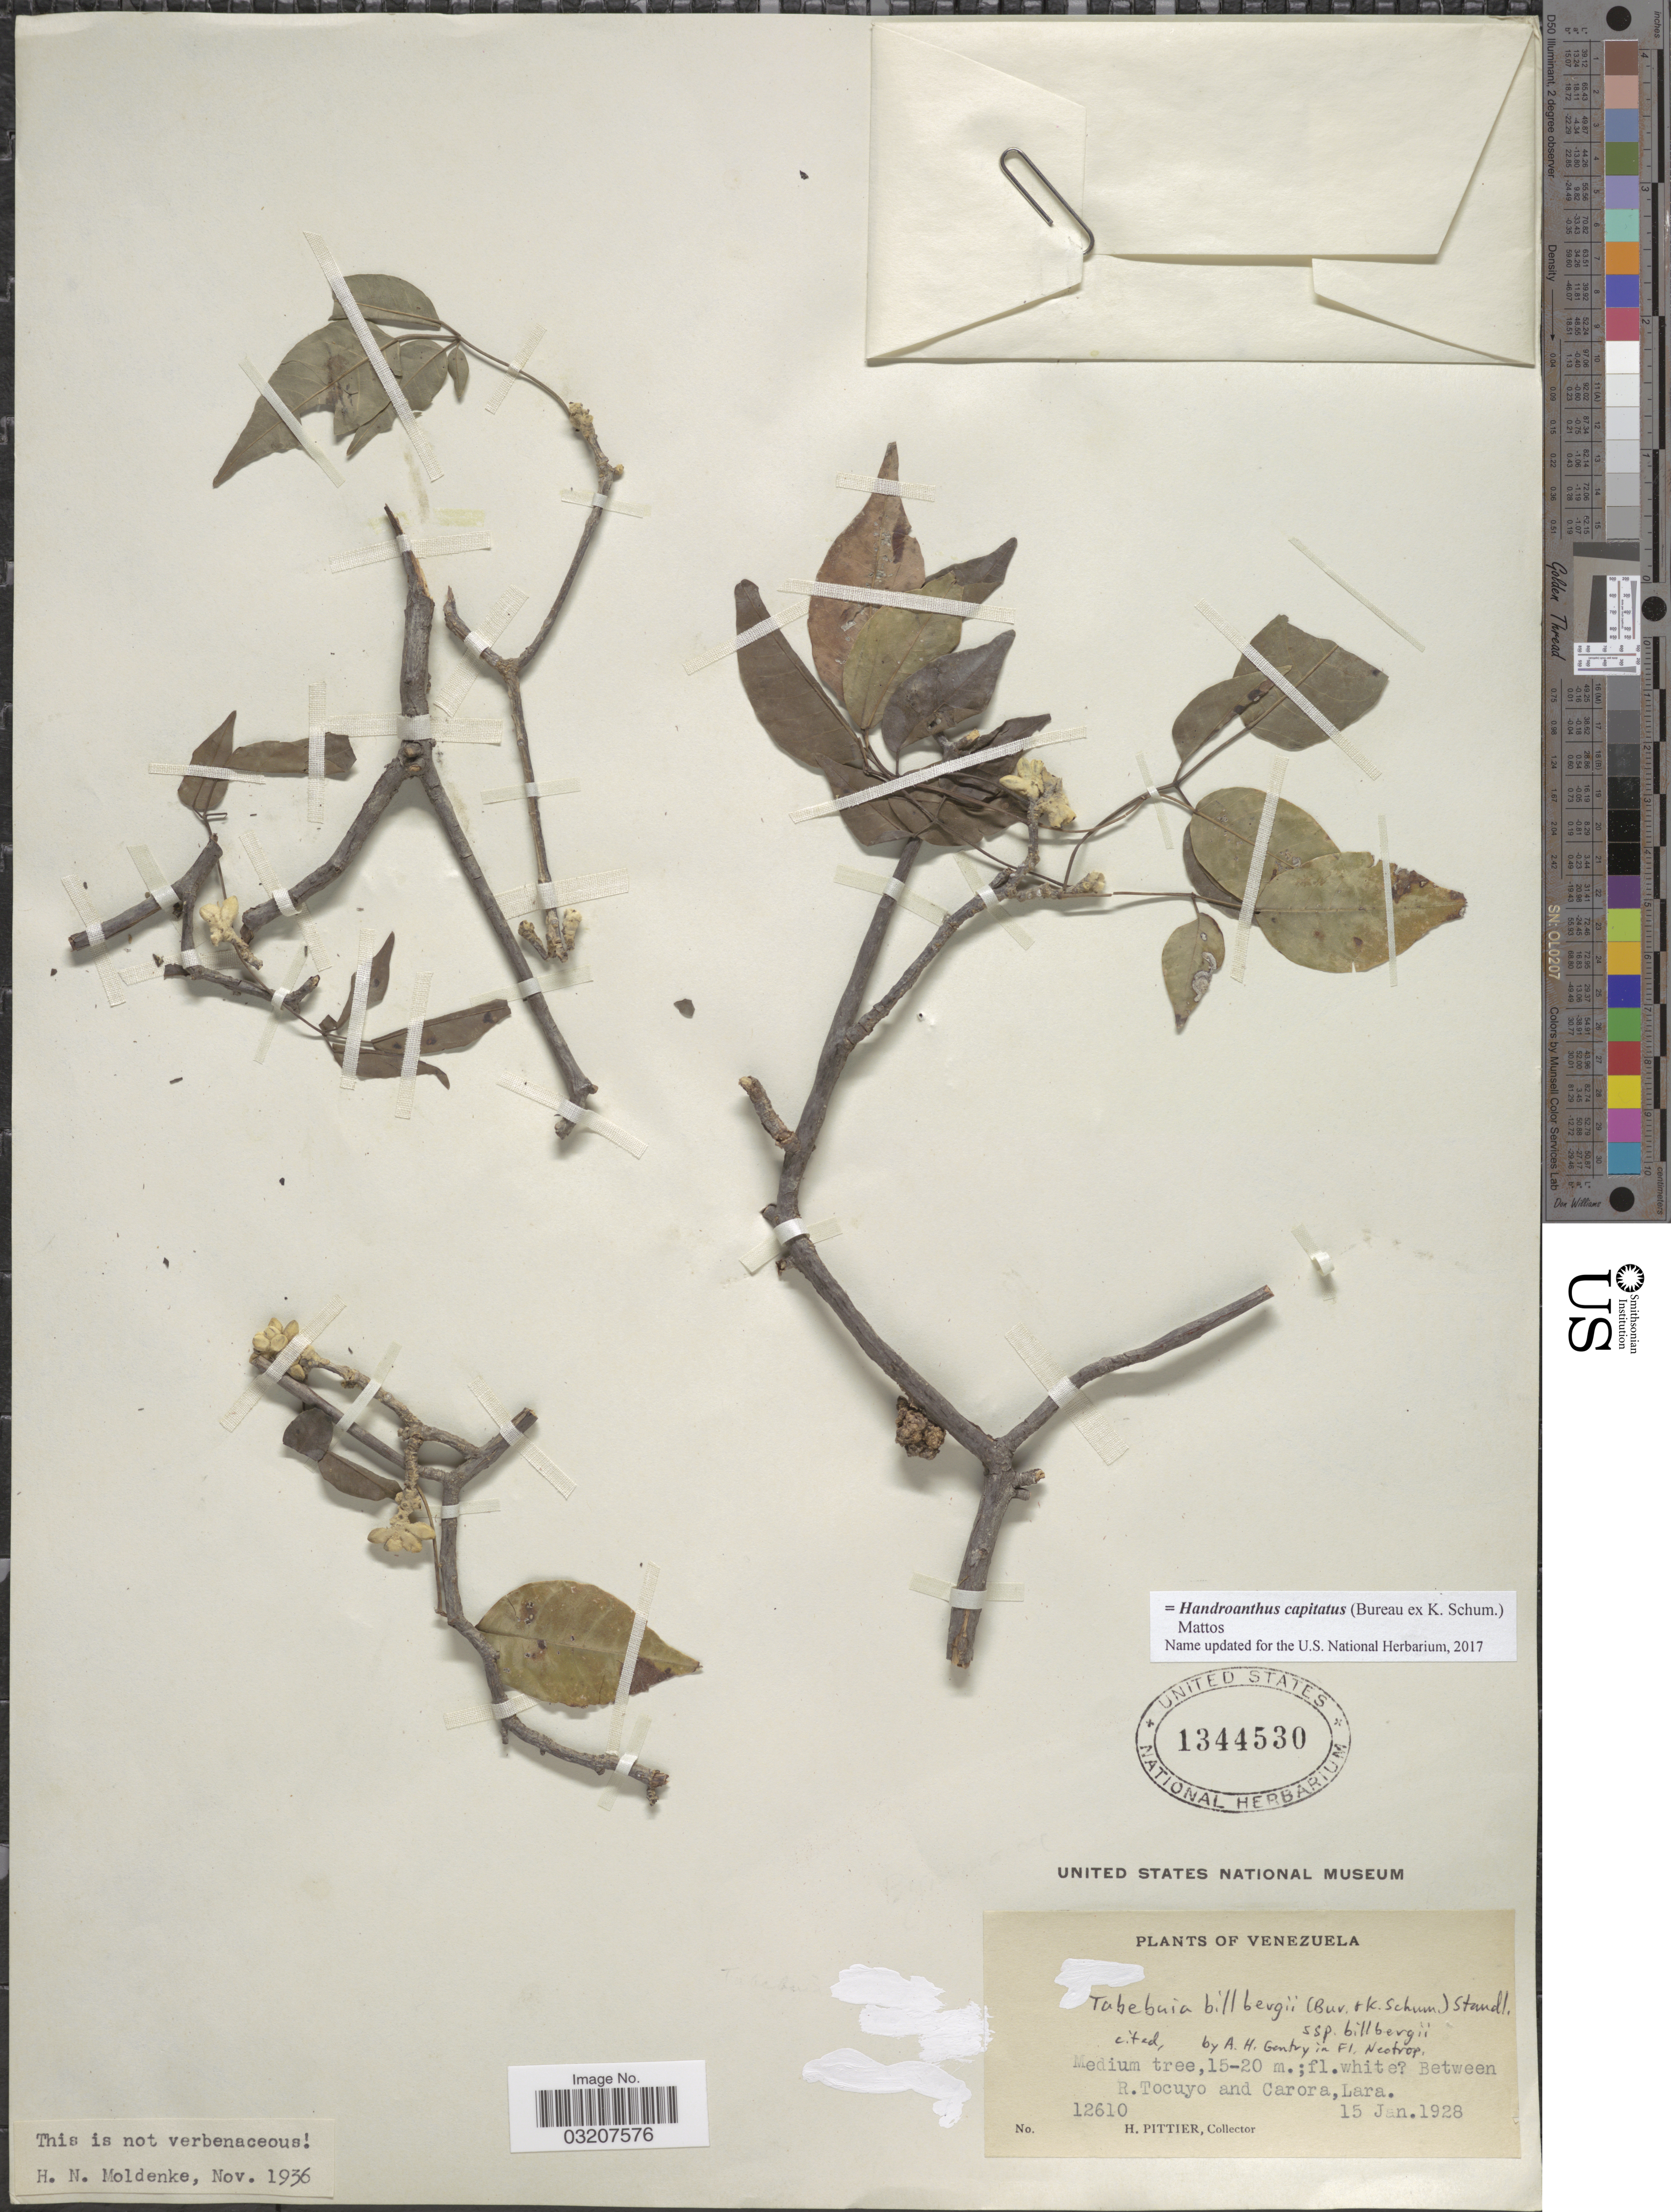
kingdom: Plantae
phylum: Tracheophyta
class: Magnoliopsida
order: Lamiales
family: Bignoniaceae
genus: Handroanthus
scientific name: Handroanthus billbergii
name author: (Bureau & K. Schum.) S.O. Grose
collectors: H. F. Pittier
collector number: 12610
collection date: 1928-01-15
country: Venezuela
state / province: Lara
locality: Between R. Tocuyo and Carora.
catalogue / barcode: US 1344530